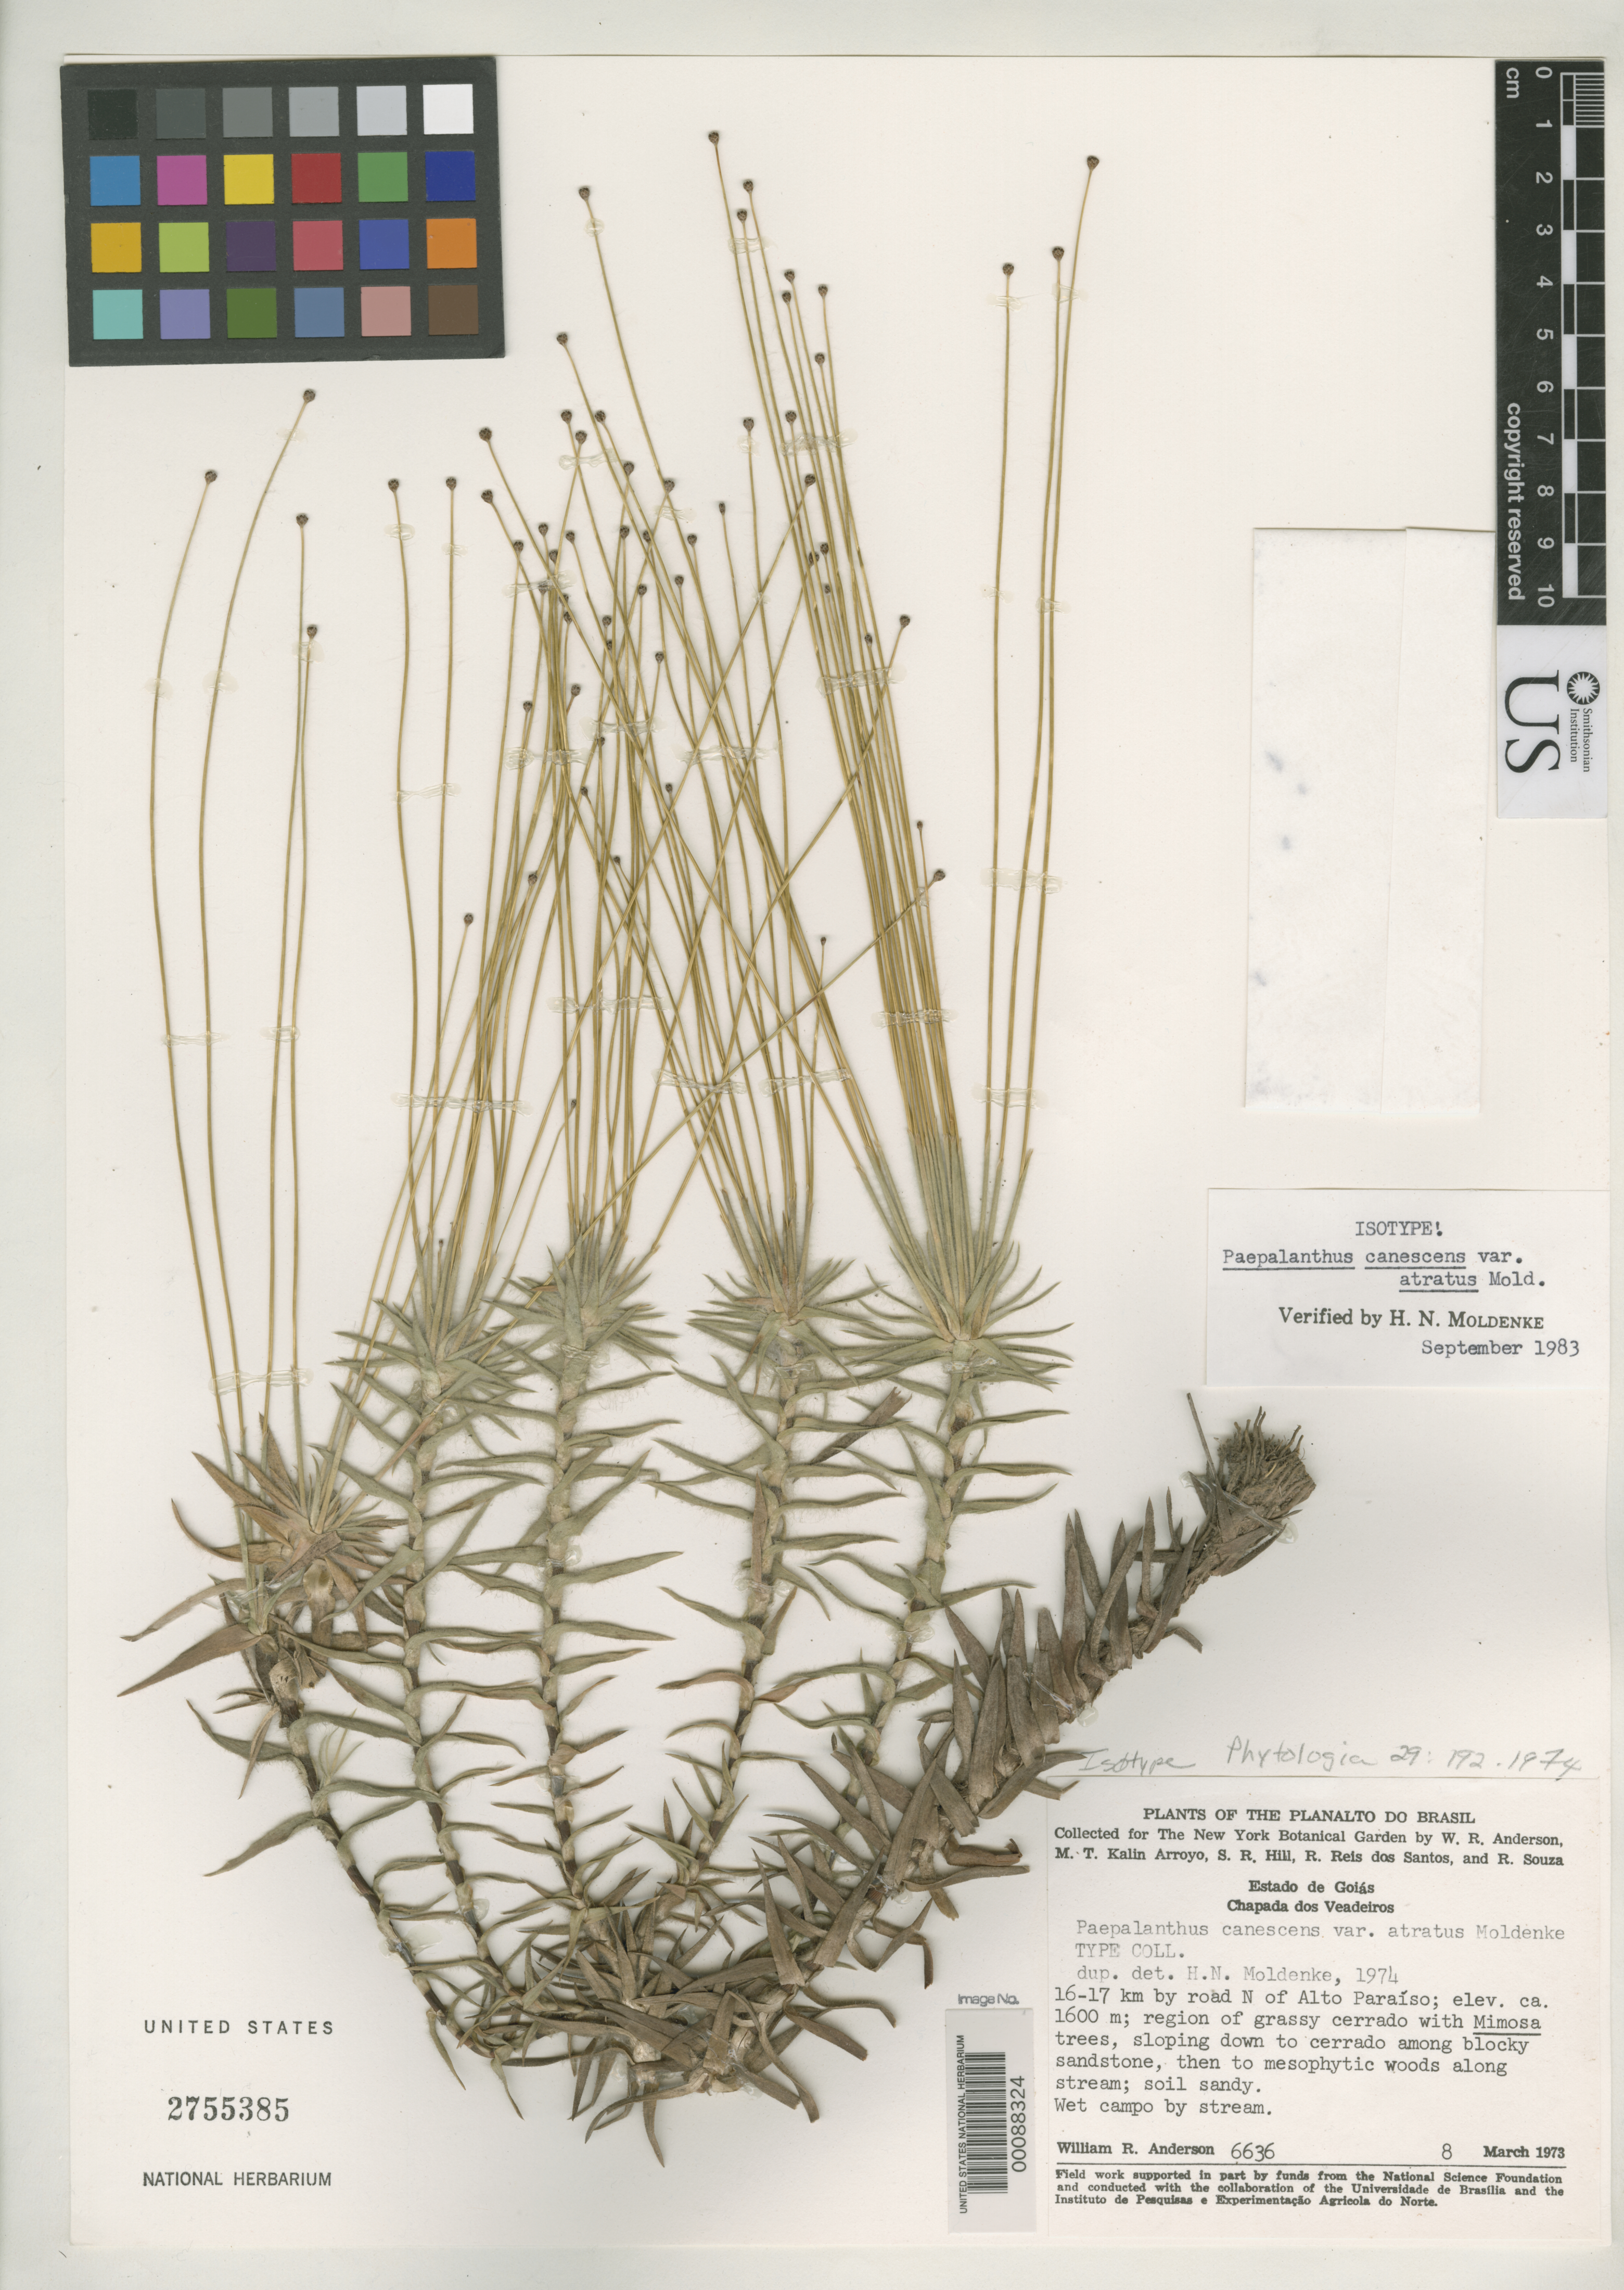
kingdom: Plantae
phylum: Tracheophyta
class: Liliopsida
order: Poales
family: Eriocaulaceae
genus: Paepalanthus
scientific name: Paepalanthus canescens var. atratus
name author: Moldenke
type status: Isotype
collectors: W. R. Anderson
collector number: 6636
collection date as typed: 08 Mar 1973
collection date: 1973-03-08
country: Brazil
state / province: Goiás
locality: Chapada dos Veadeiros.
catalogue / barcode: US 2755385